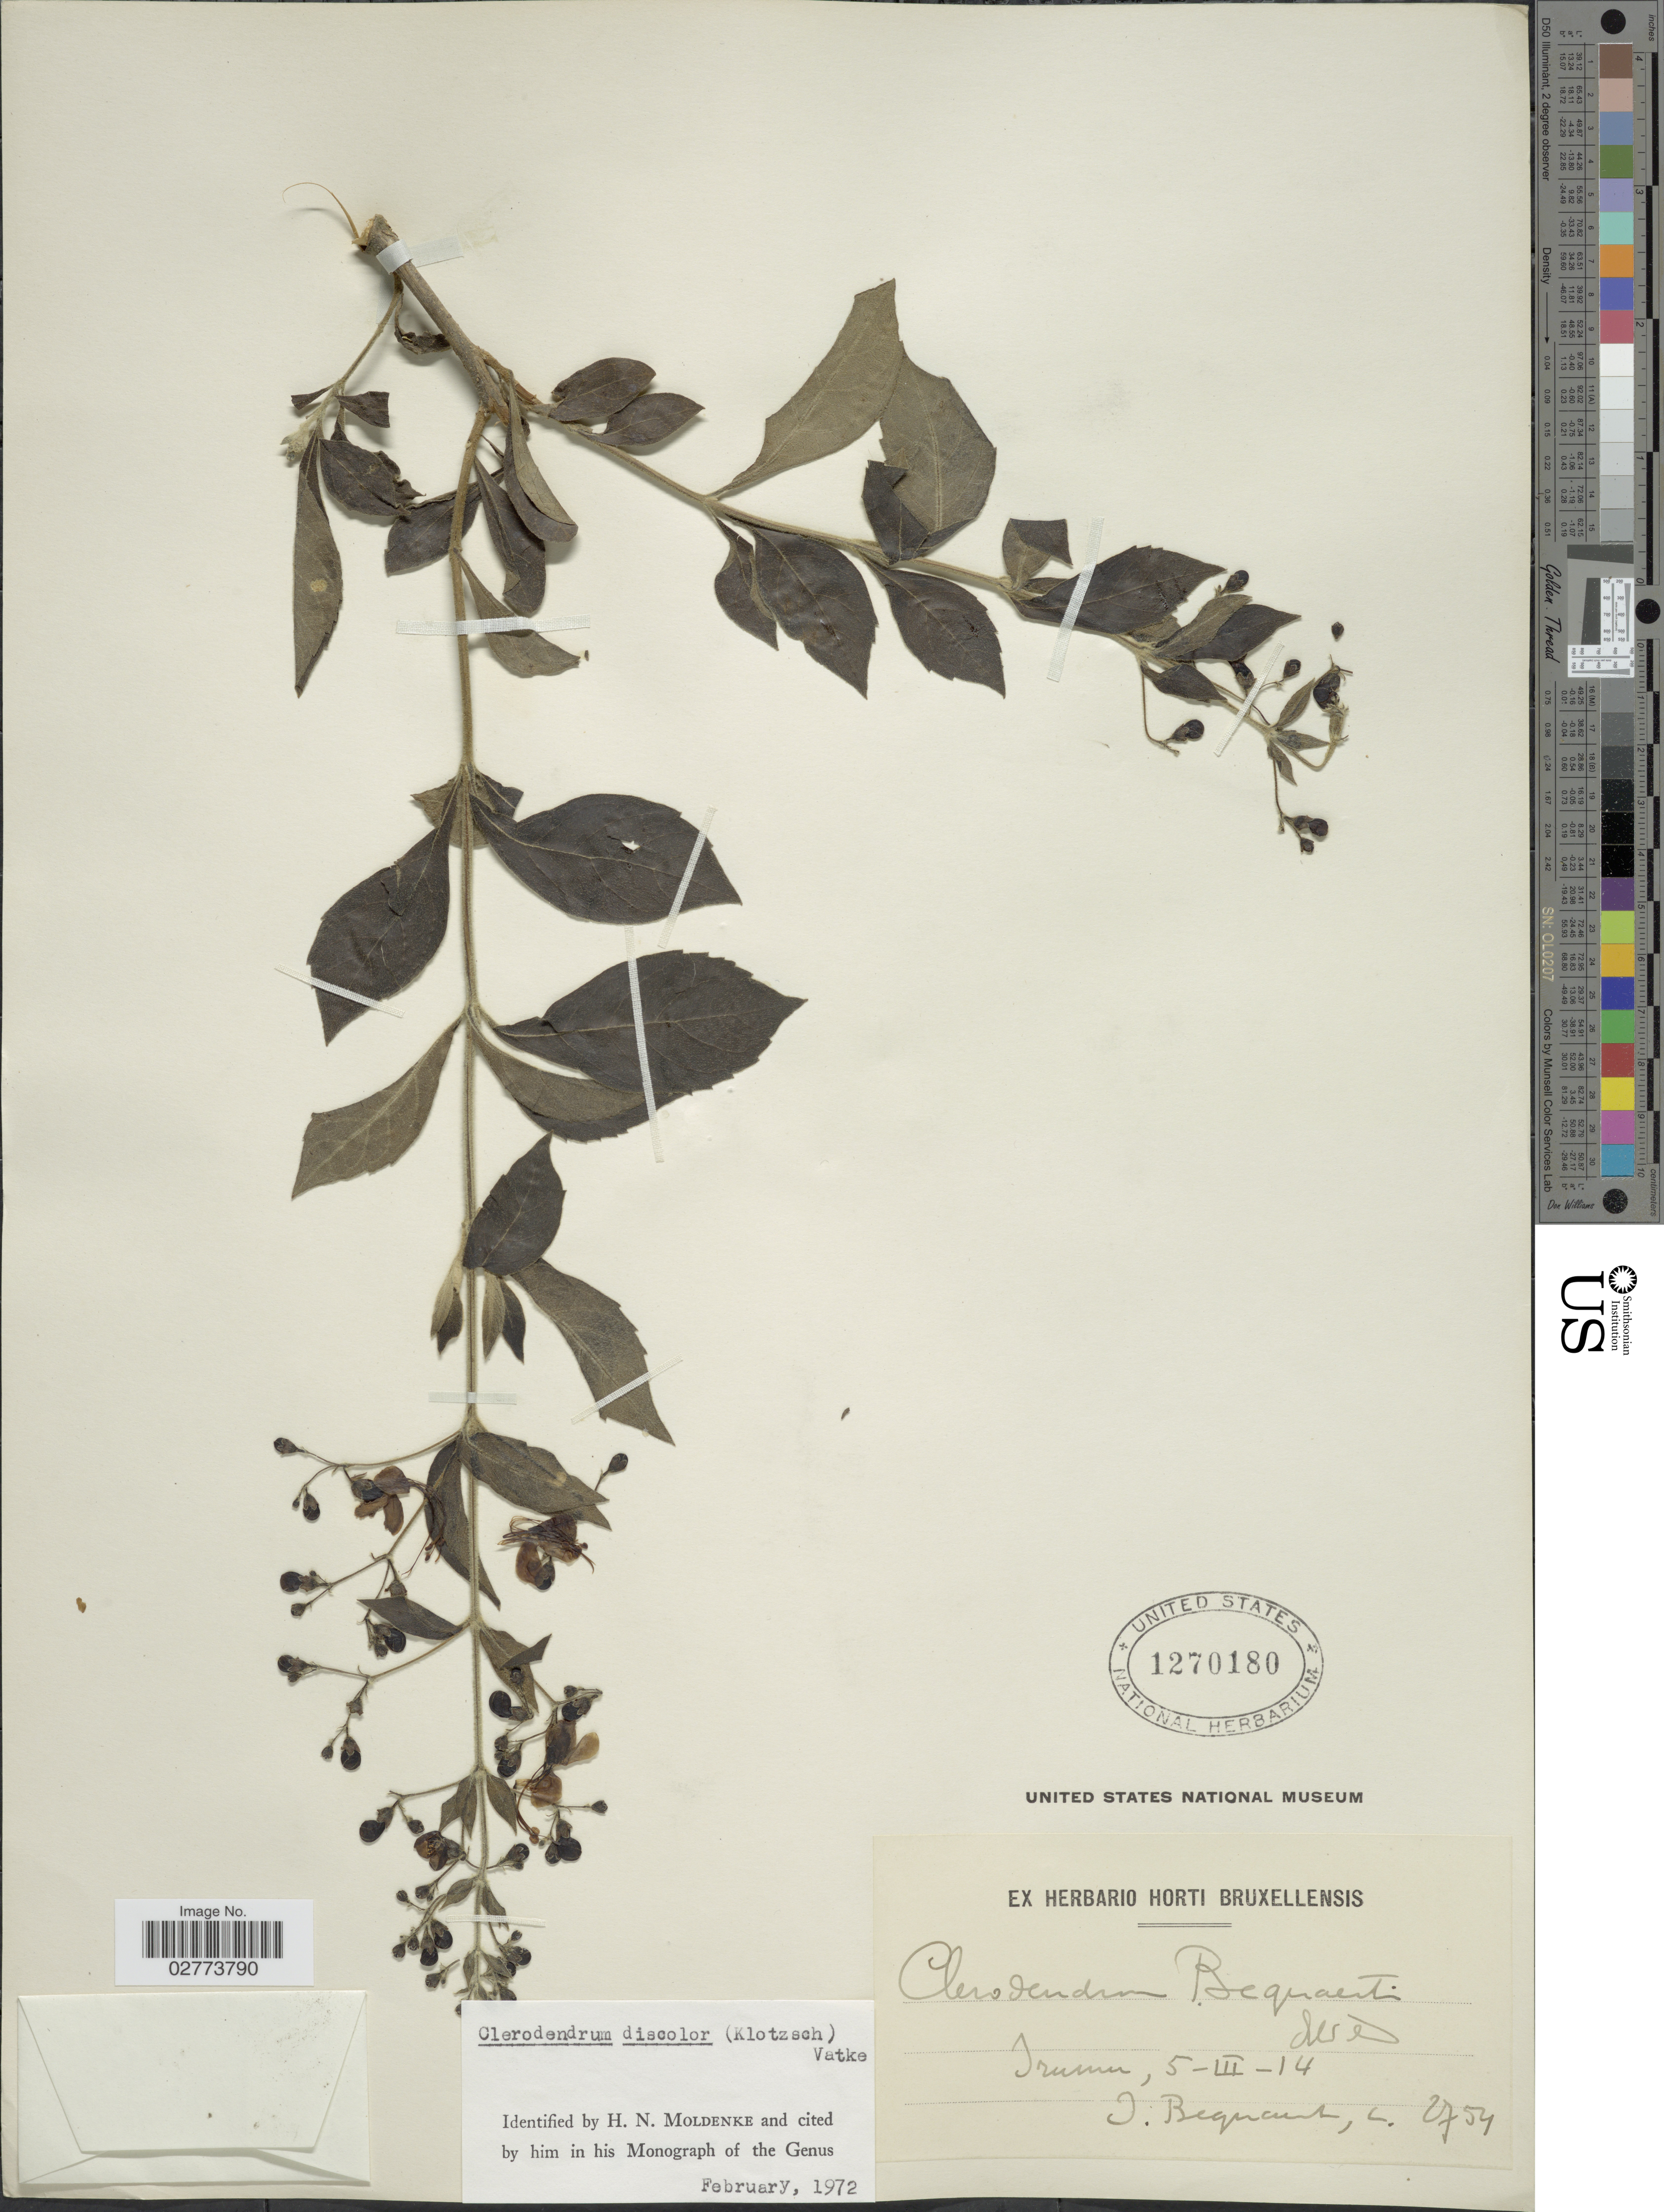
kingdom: Plantae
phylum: Tracheophyta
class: Magnoliopsida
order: Lamiales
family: Lamiaceae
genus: Clerodendrum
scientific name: Clerodendrum discolor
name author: (Klotzsch) Vatke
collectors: J. Bequaert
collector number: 2754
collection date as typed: Transcribed d/m/y: 5/3/14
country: Congo, Democratic Republic of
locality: Irumu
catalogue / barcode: US 1270180